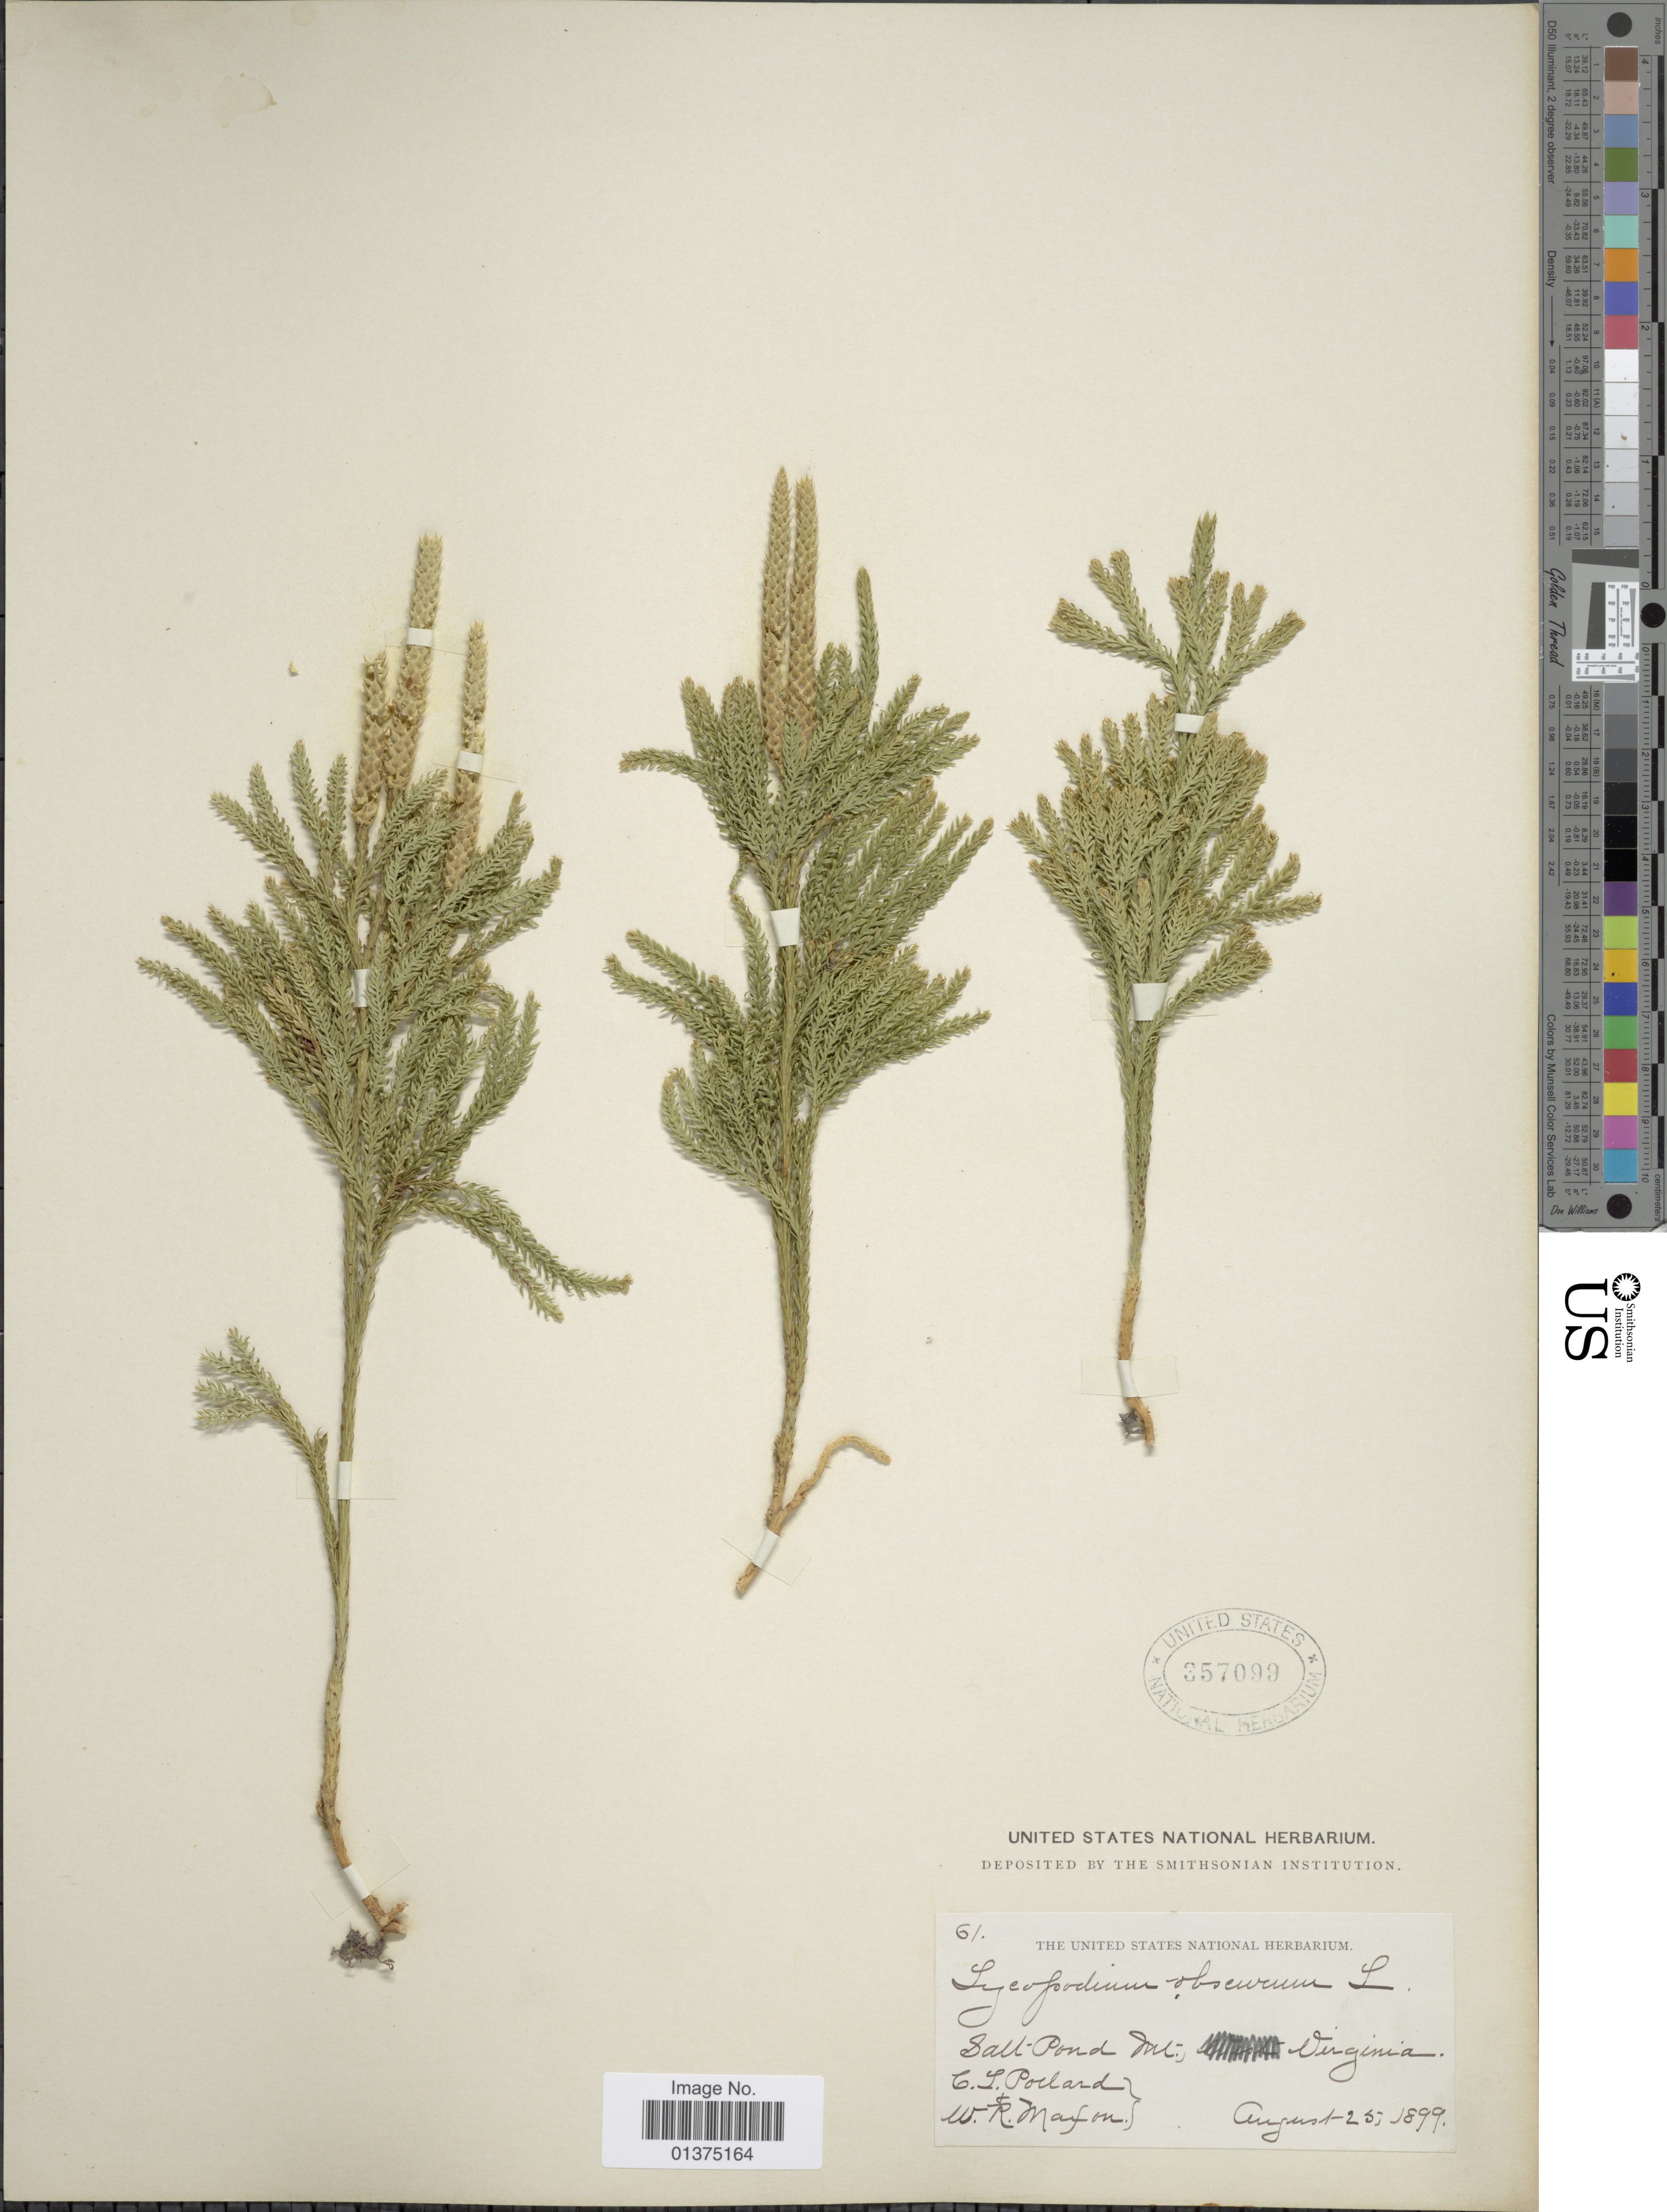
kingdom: Plantae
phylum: Tracheophyta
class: Lycopodiopsida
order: Lycopodiales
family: Lycopodiaceae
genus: Dendrolycopodium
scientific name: Dendrolycopodium dendroideum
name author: (Michx.) A. Haines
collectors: C. L. Pollard & W. Maifon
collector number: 61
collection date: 1899-08-25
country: United States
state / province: Virginia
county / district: Giles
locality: Salt Pond Mt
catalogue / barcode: US 357099